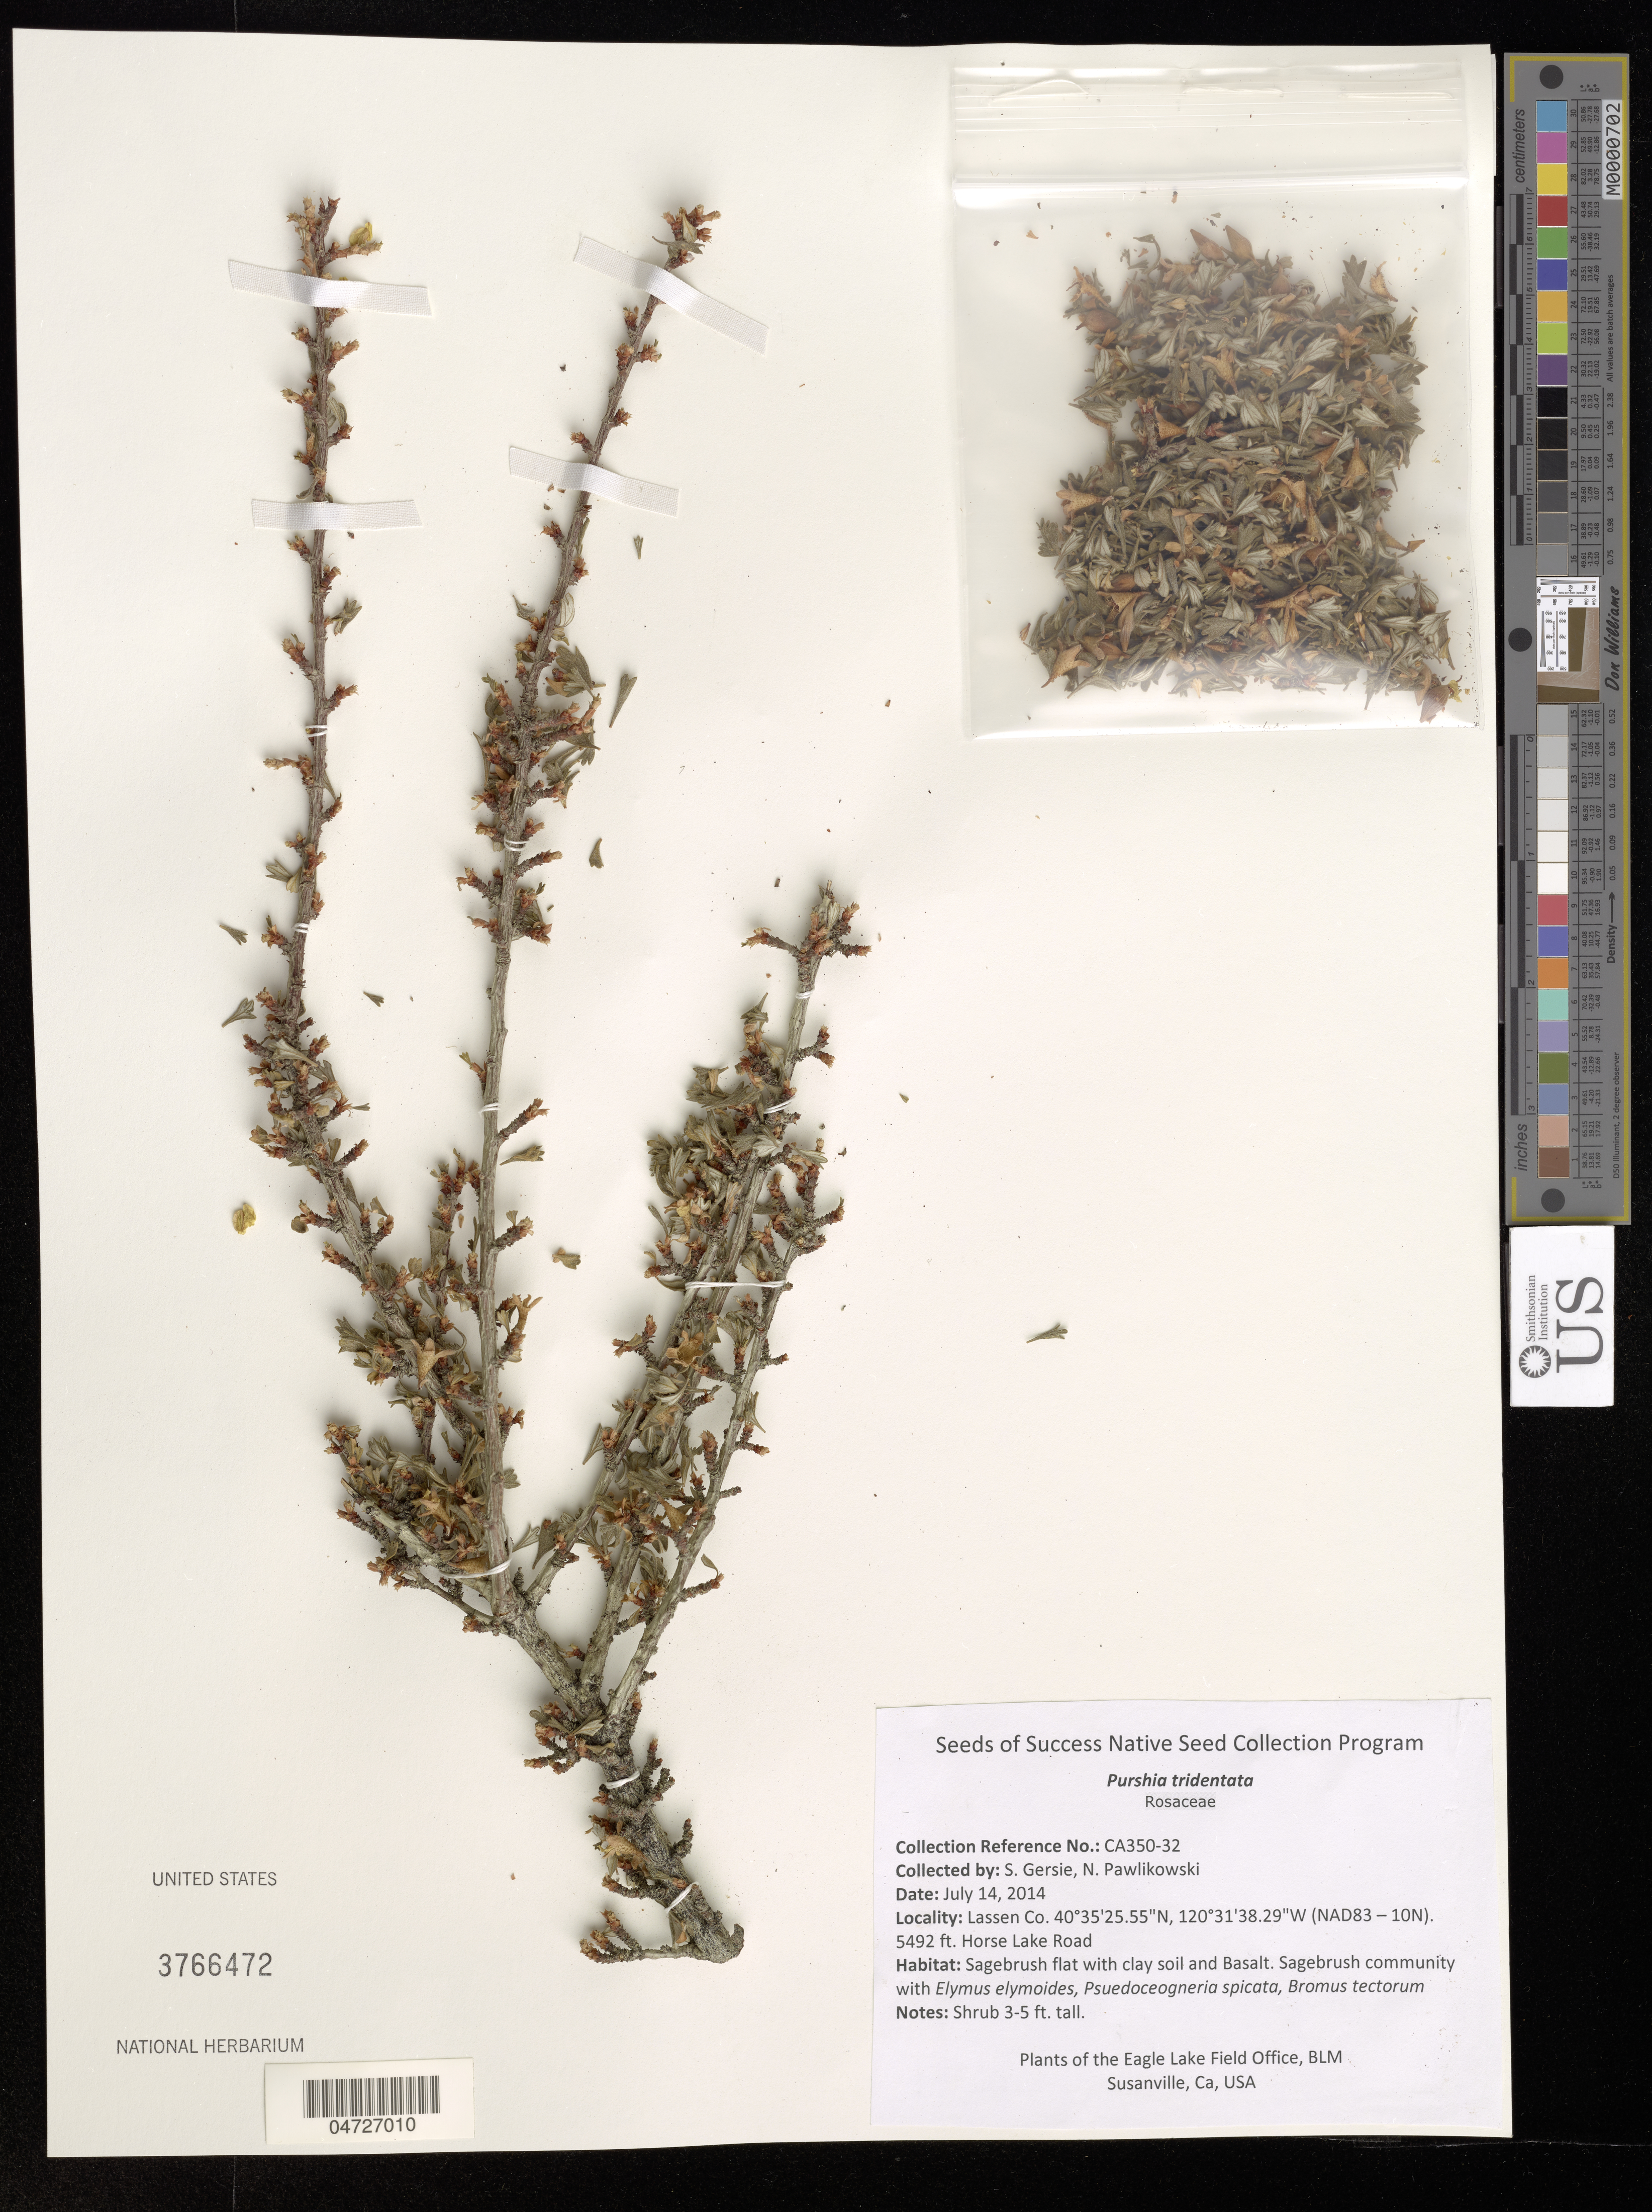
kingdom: Plantae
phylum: Tracheophyta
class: Magnoliopsida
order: Rosales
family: Rosaceae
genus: Purshia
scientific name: Purshia tridentata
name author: (Pursh) DC.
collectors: S. Gersie & N. Pawlikowski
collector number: CA350-32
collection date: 2014-07-14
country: United States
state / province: California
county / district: Lassen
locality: Lassen Co. Horse Lake Road. The Eagle Lake Field Office, BLM. Susanville.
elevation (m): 1674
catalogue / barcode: US 3766472